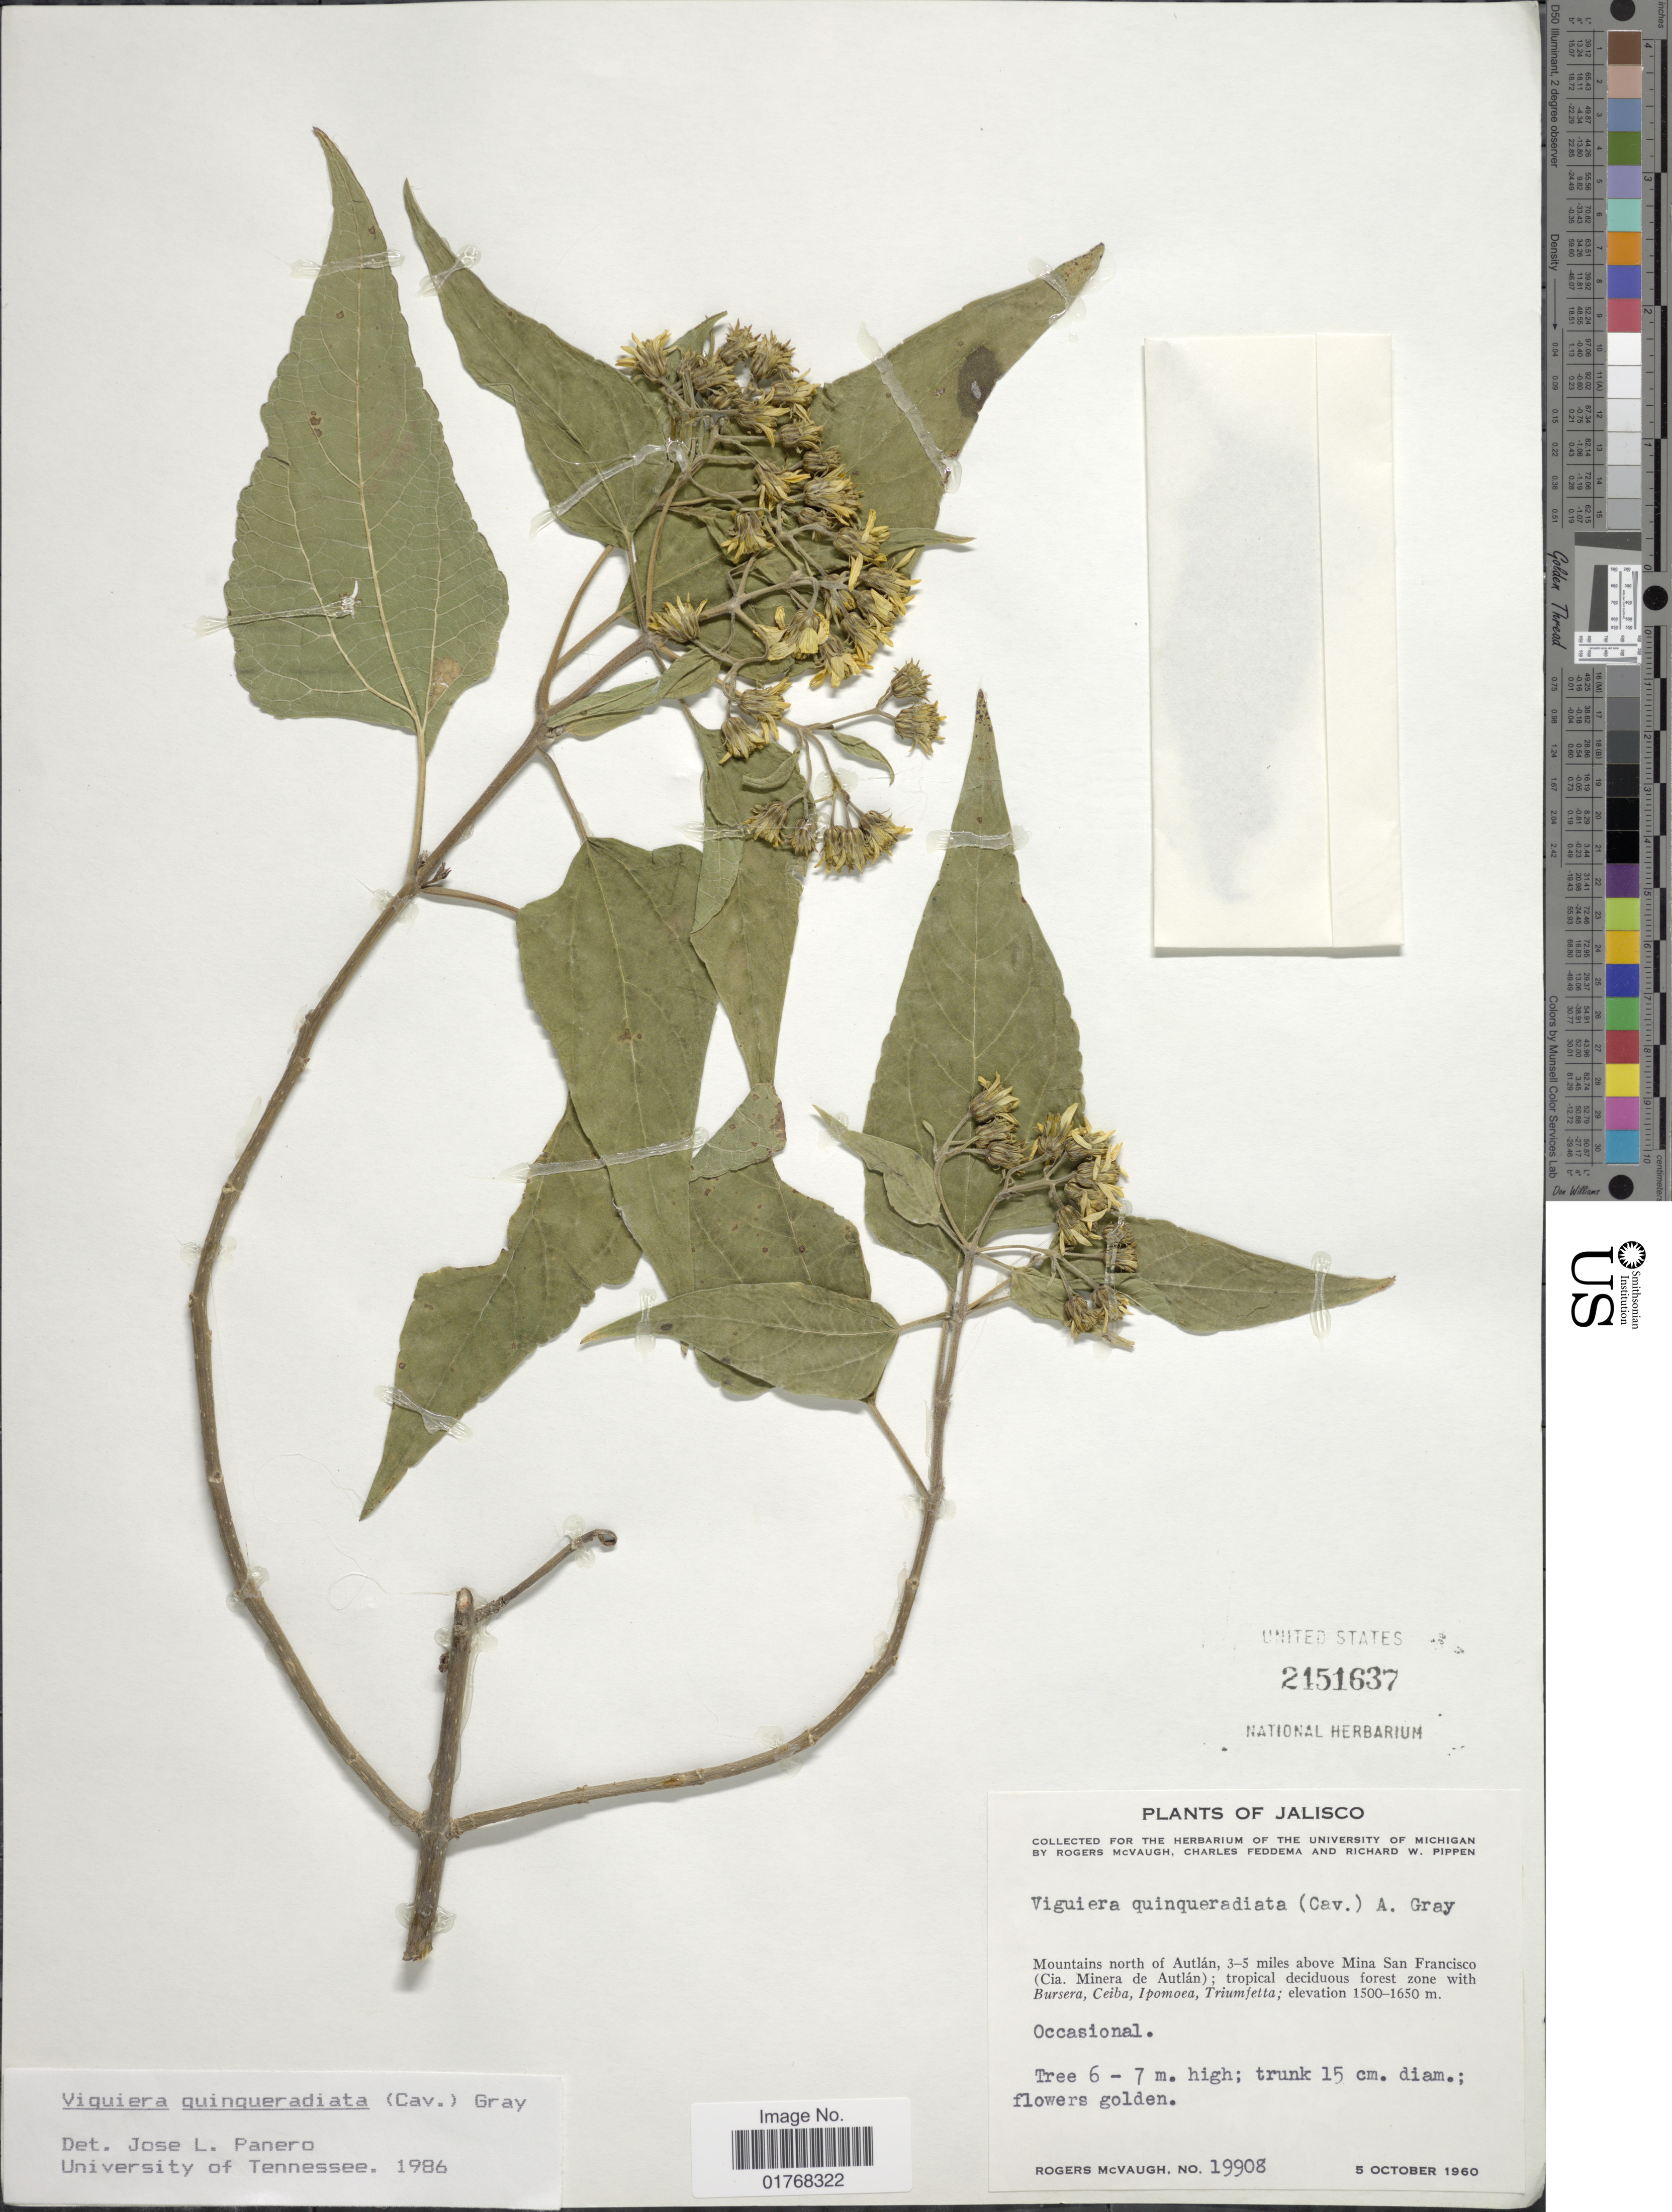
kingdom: Plantae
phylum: Tracheophyta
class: Magnoliopsida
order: Asterales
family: Asteraceae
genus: Viguiera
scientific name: Viguiera quinqueradiata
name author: (Cav.) A. Gray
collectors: R. McVaugh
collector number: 19908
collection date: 1960-10-05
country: Mexico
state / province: Jalisco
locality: Mountains north of Autlán, 3-5 above Mina San Francisco (Cia. Minera de Autlán)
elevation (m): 1500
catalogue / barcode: US 2451637